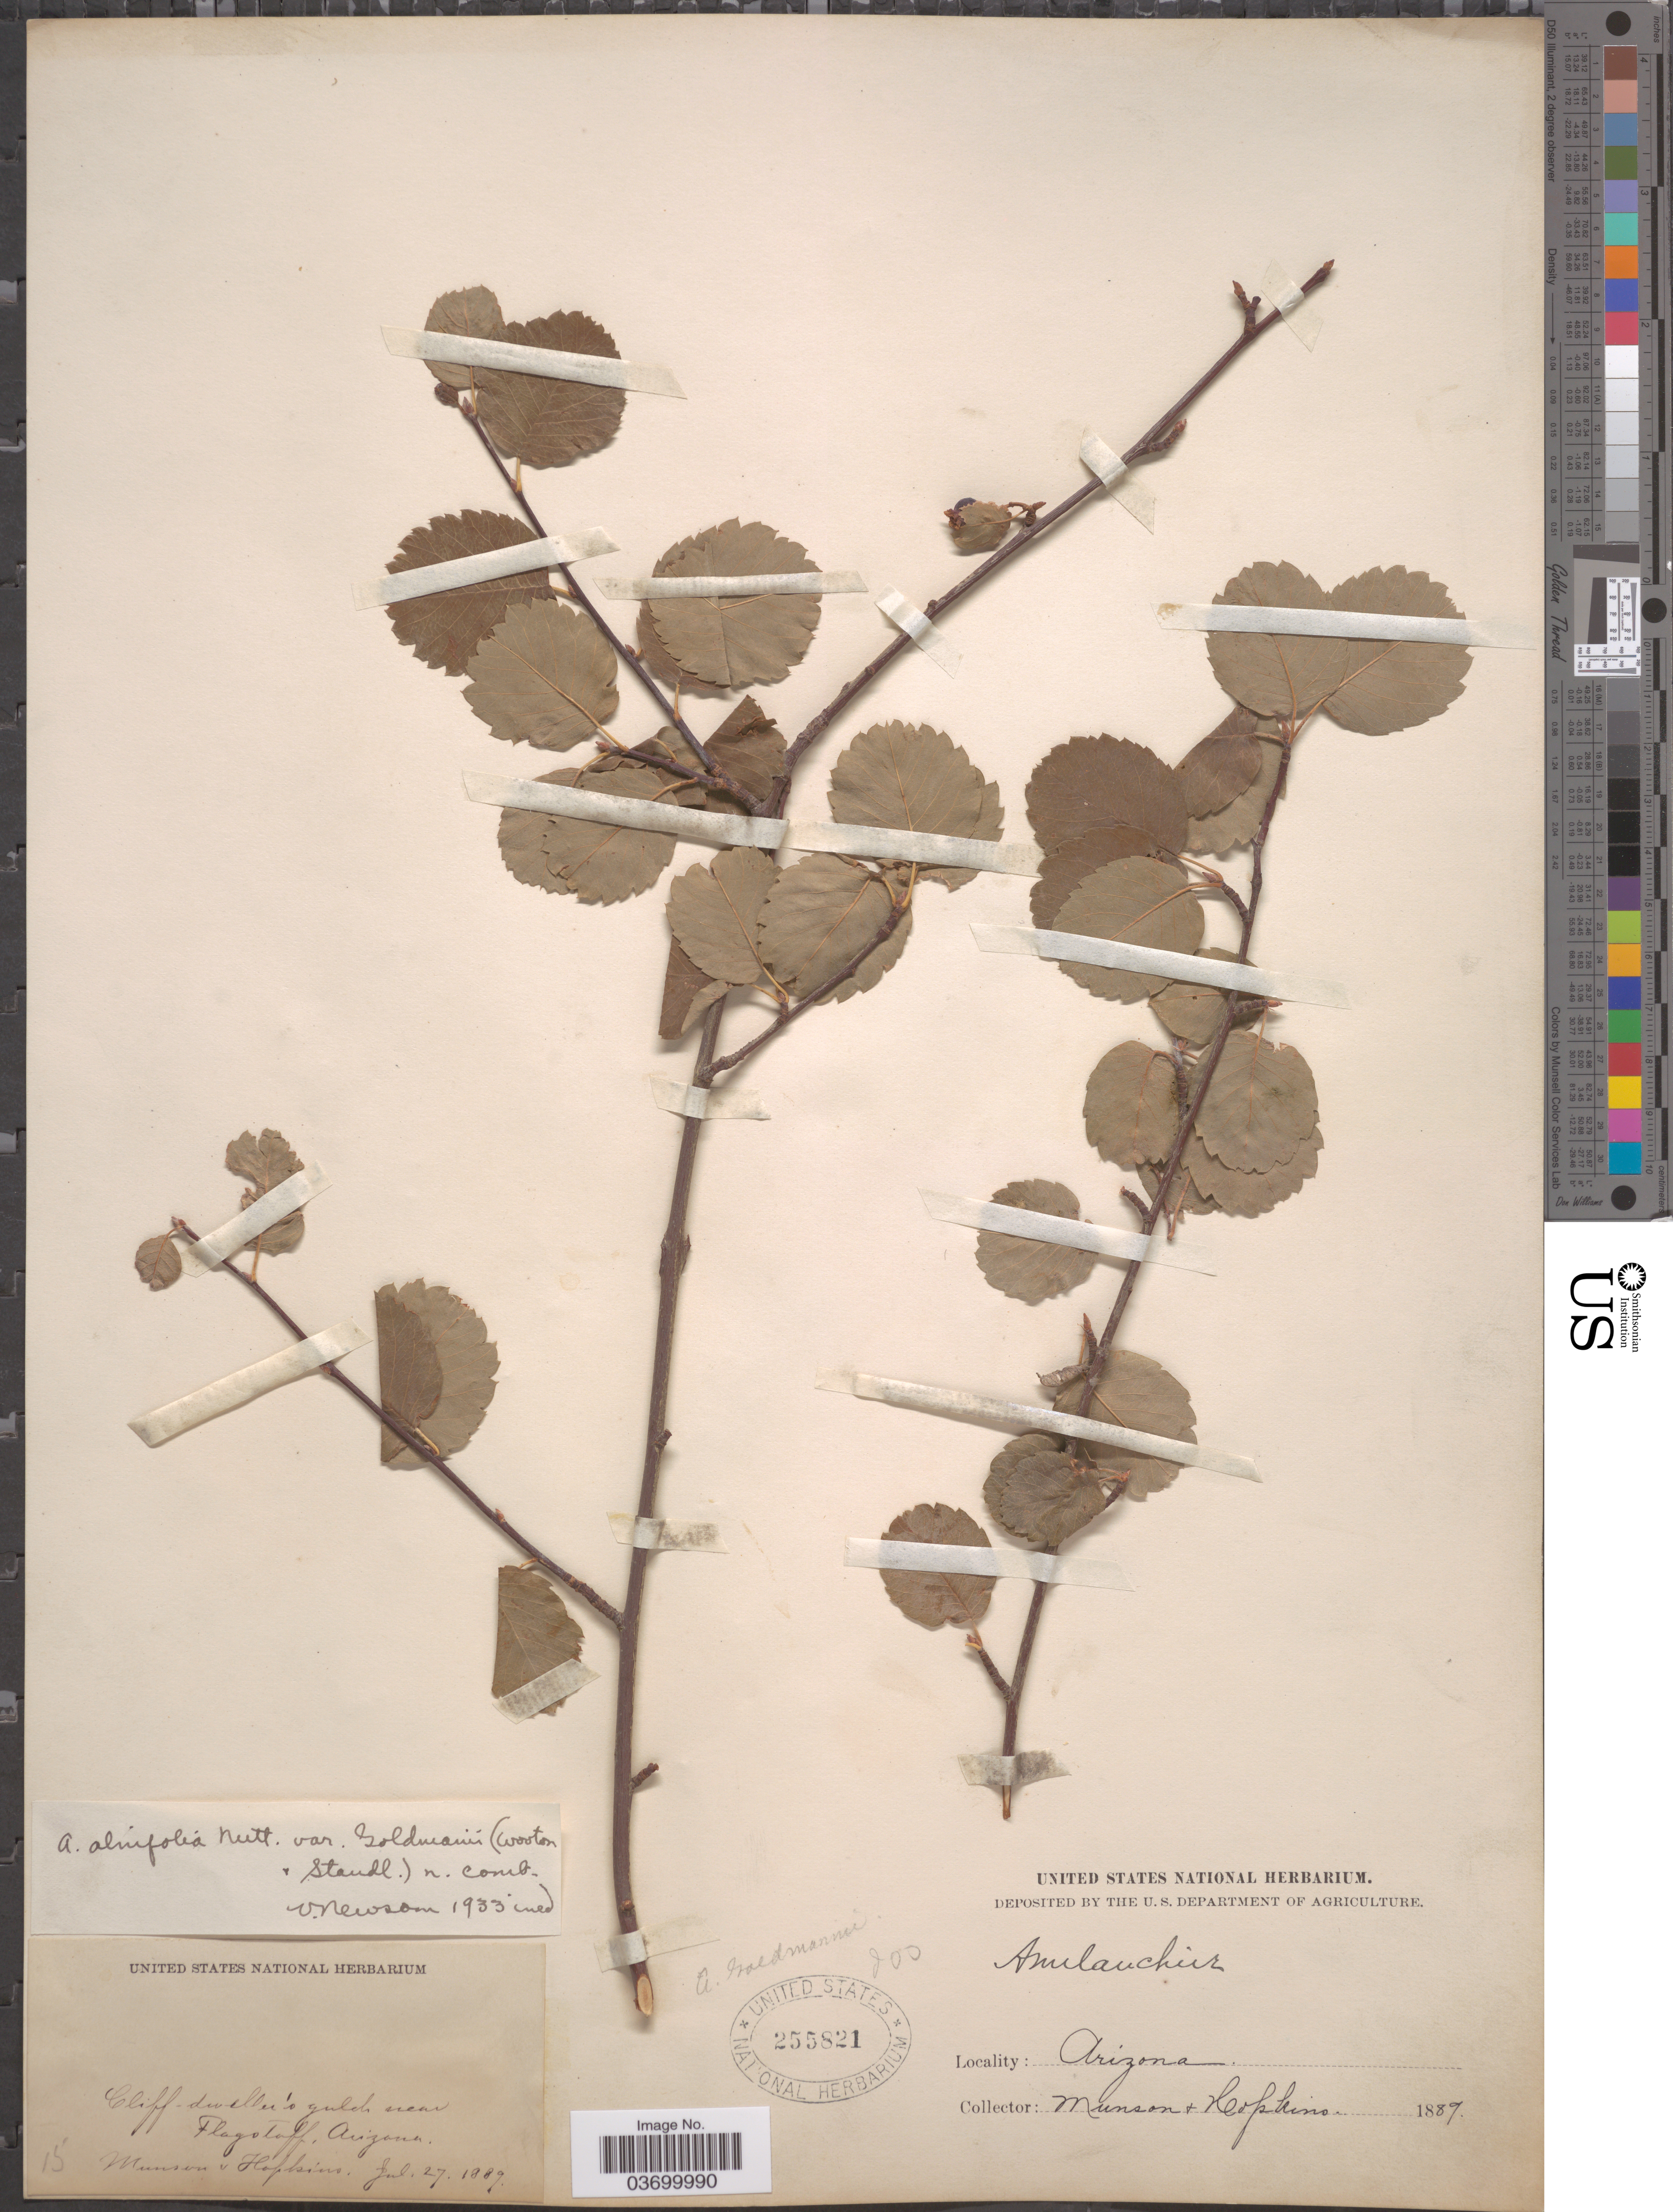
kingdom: Plantae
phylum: Tracheophyta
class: Magnoliopsida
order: Rosales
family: Rosaceae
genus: Amelanchier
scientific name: Amelanchier alnifolia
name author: (Nutt.) Nutt. ex M. Roem.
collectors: -. Munson & -- Hopkins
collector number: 15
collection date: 1889-07-27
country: United States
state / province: Arizona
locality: Cliff-dweller's gulch near Flagstaff.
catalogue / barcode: US 255821